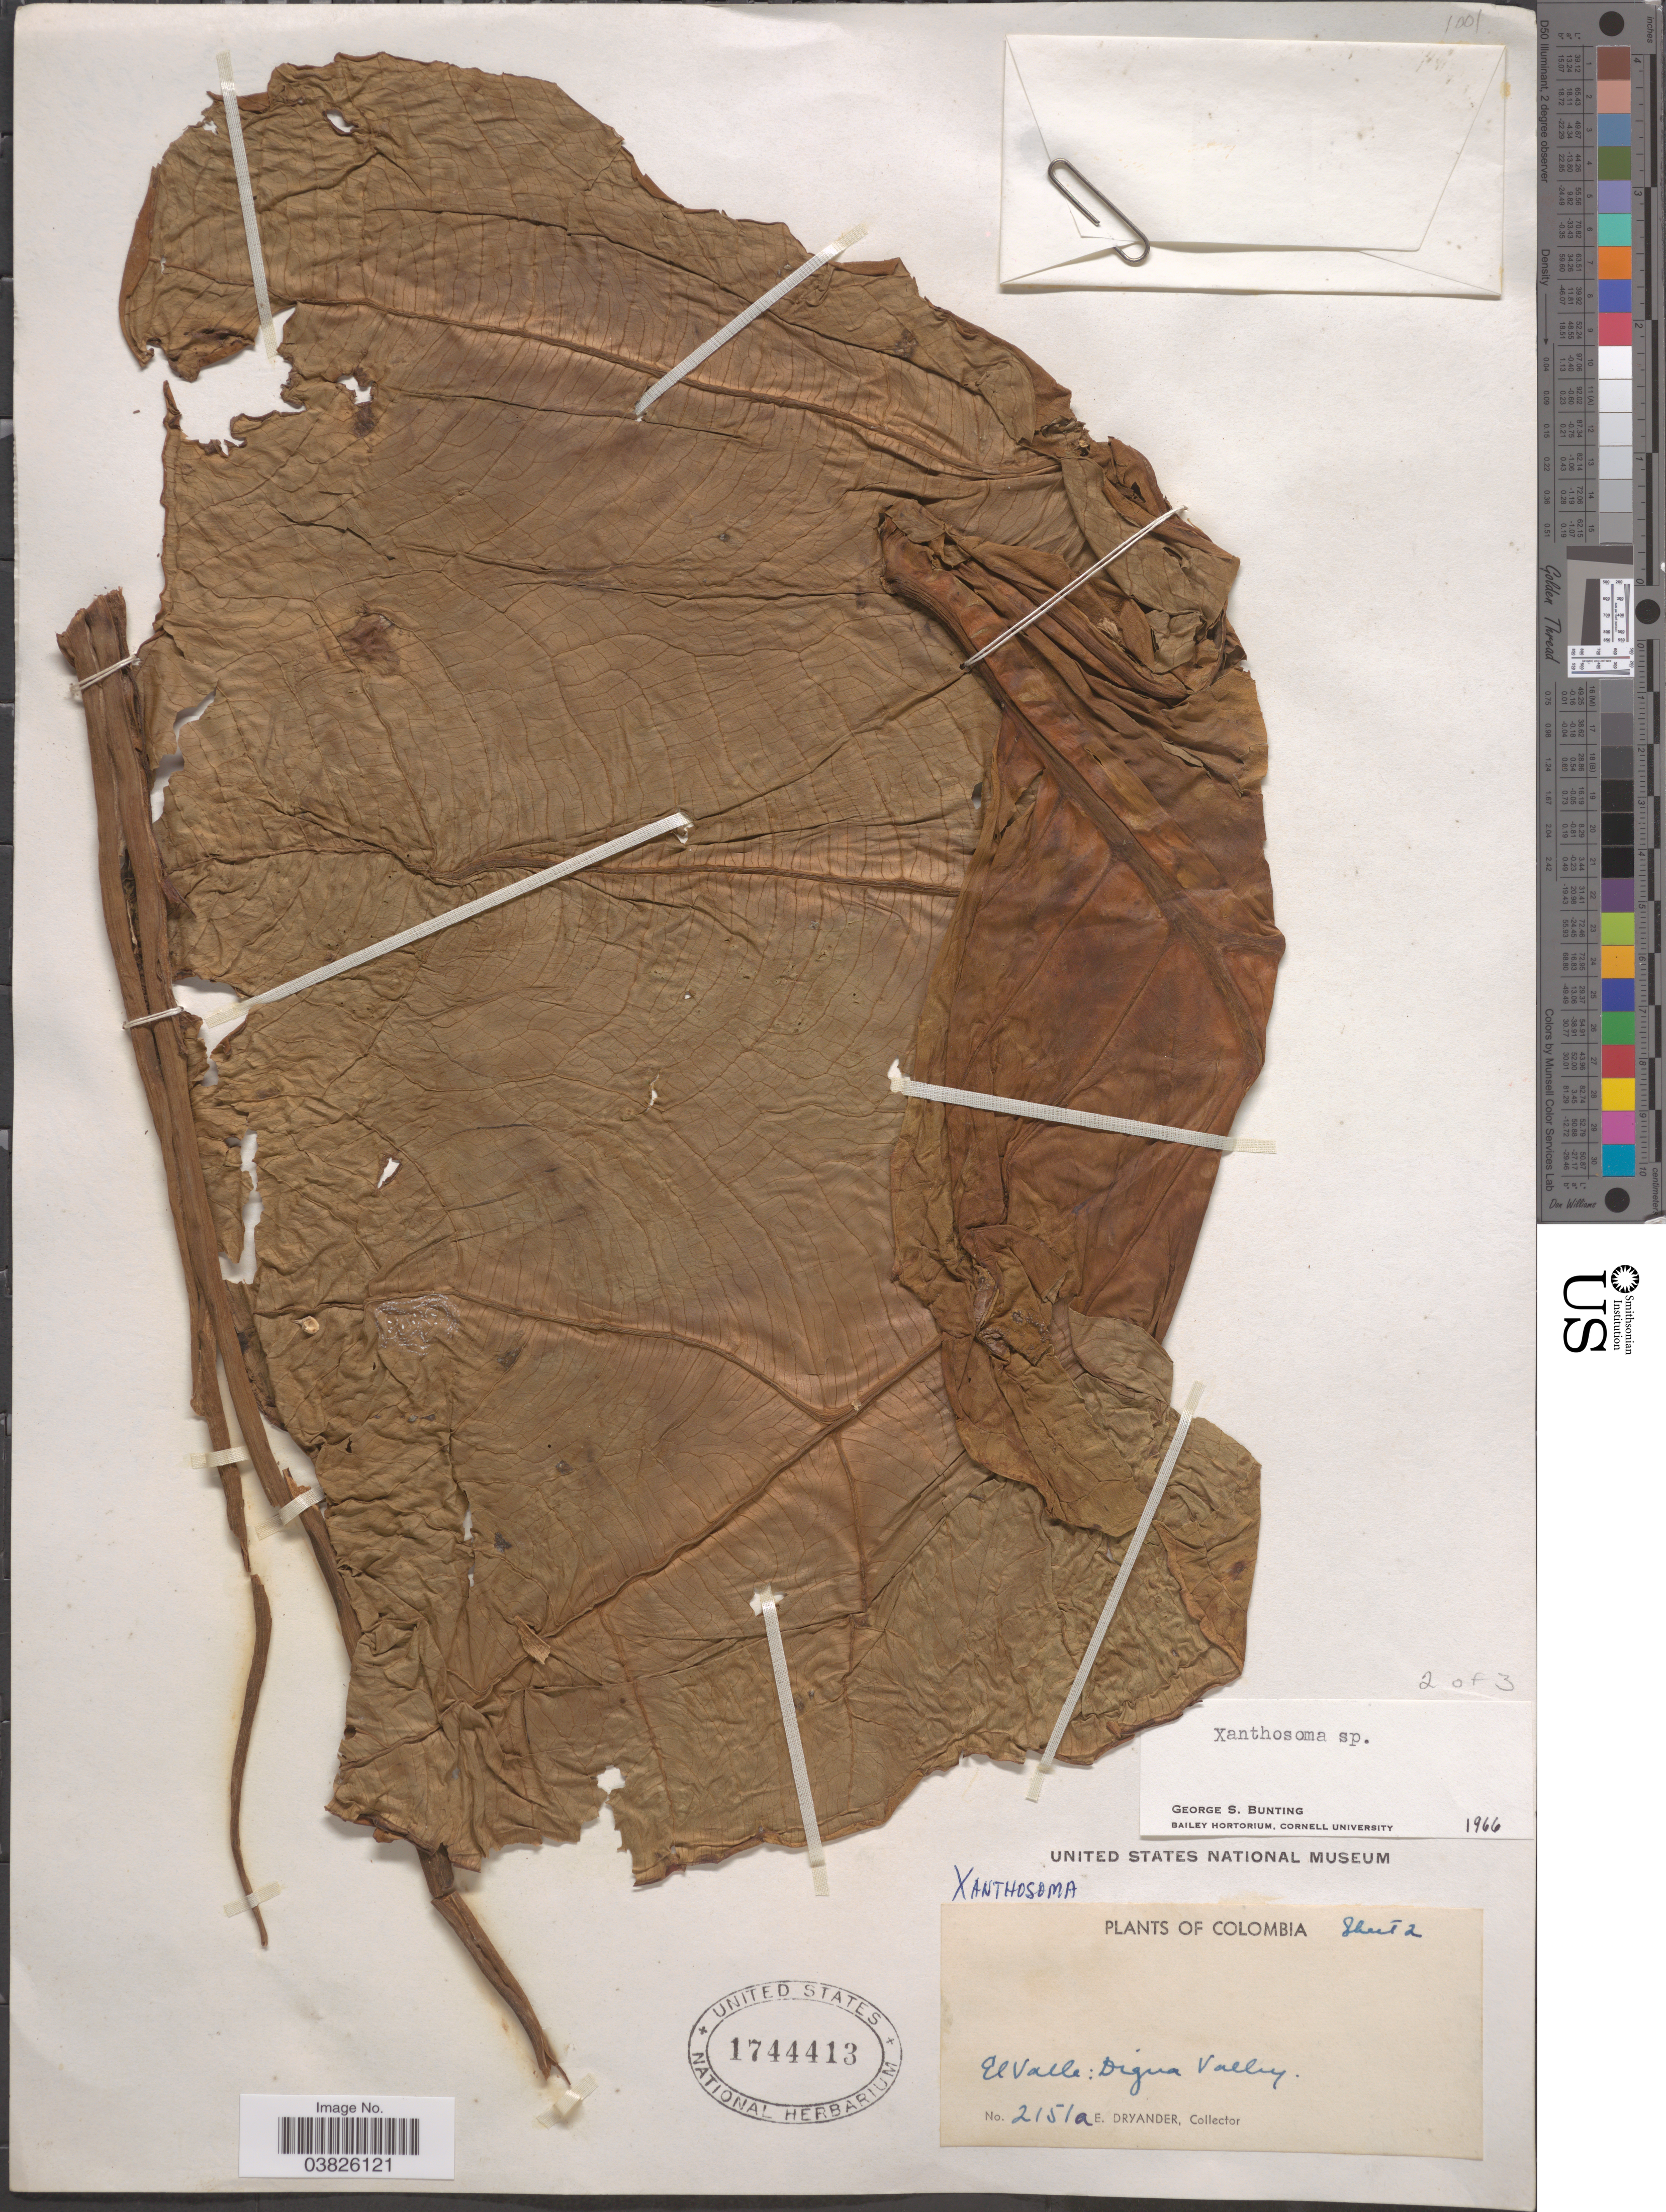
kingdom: Plantae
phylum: Tracheophyta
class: Liliopsida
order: Alismatales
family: Araceae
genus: Xanthosoma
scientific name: Xanthosoma sp.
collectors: E. Dryander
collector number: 2151a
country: Colombia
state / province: Valle del Cauca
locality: El Valle: Digua Valley.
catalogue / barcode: US 1744413